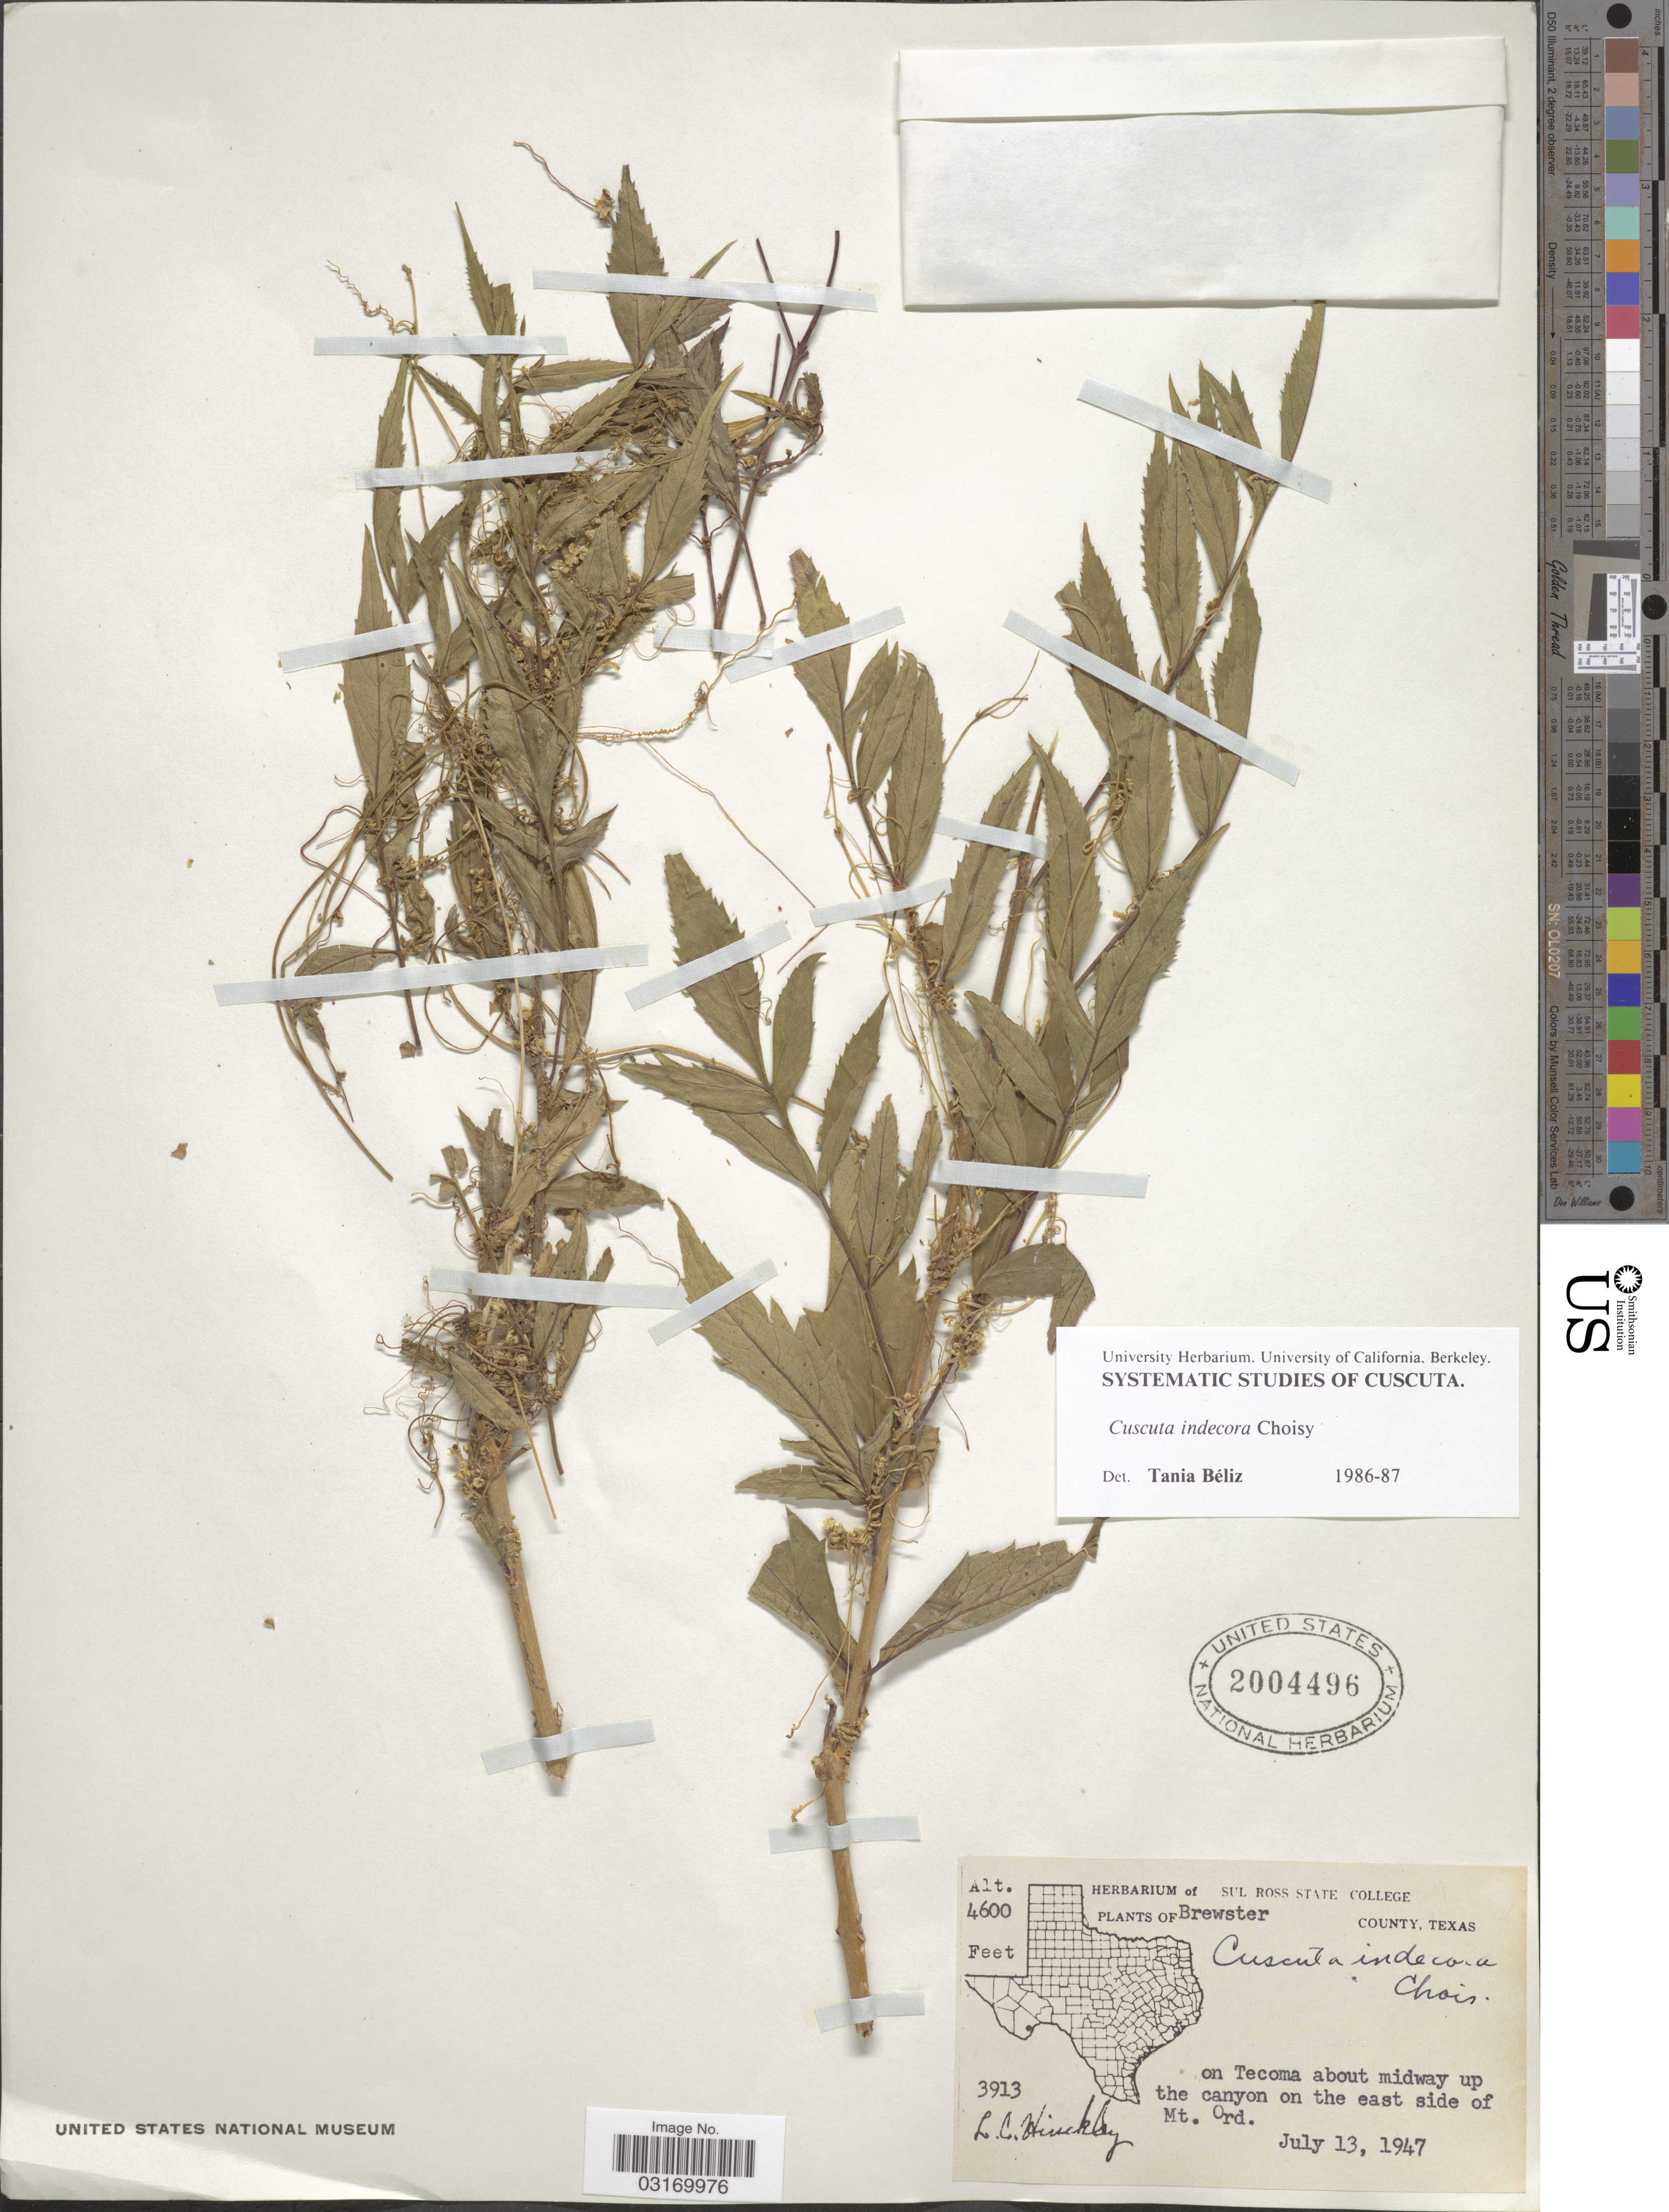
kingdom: Plantae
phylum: Tracheophyta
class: Magnoliopsida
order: Solanales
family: Convolvulaceae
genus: Cuscuta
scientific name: Cuscuta indecora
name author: Choisy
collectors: L. Hinckley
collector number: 3913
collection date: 1947-07-13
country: United States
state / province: Texas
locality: Brewster County. On Tecoma about midway up the canyon on the east side of Mt. Ord.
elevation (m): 1402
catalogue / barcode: US 2004496